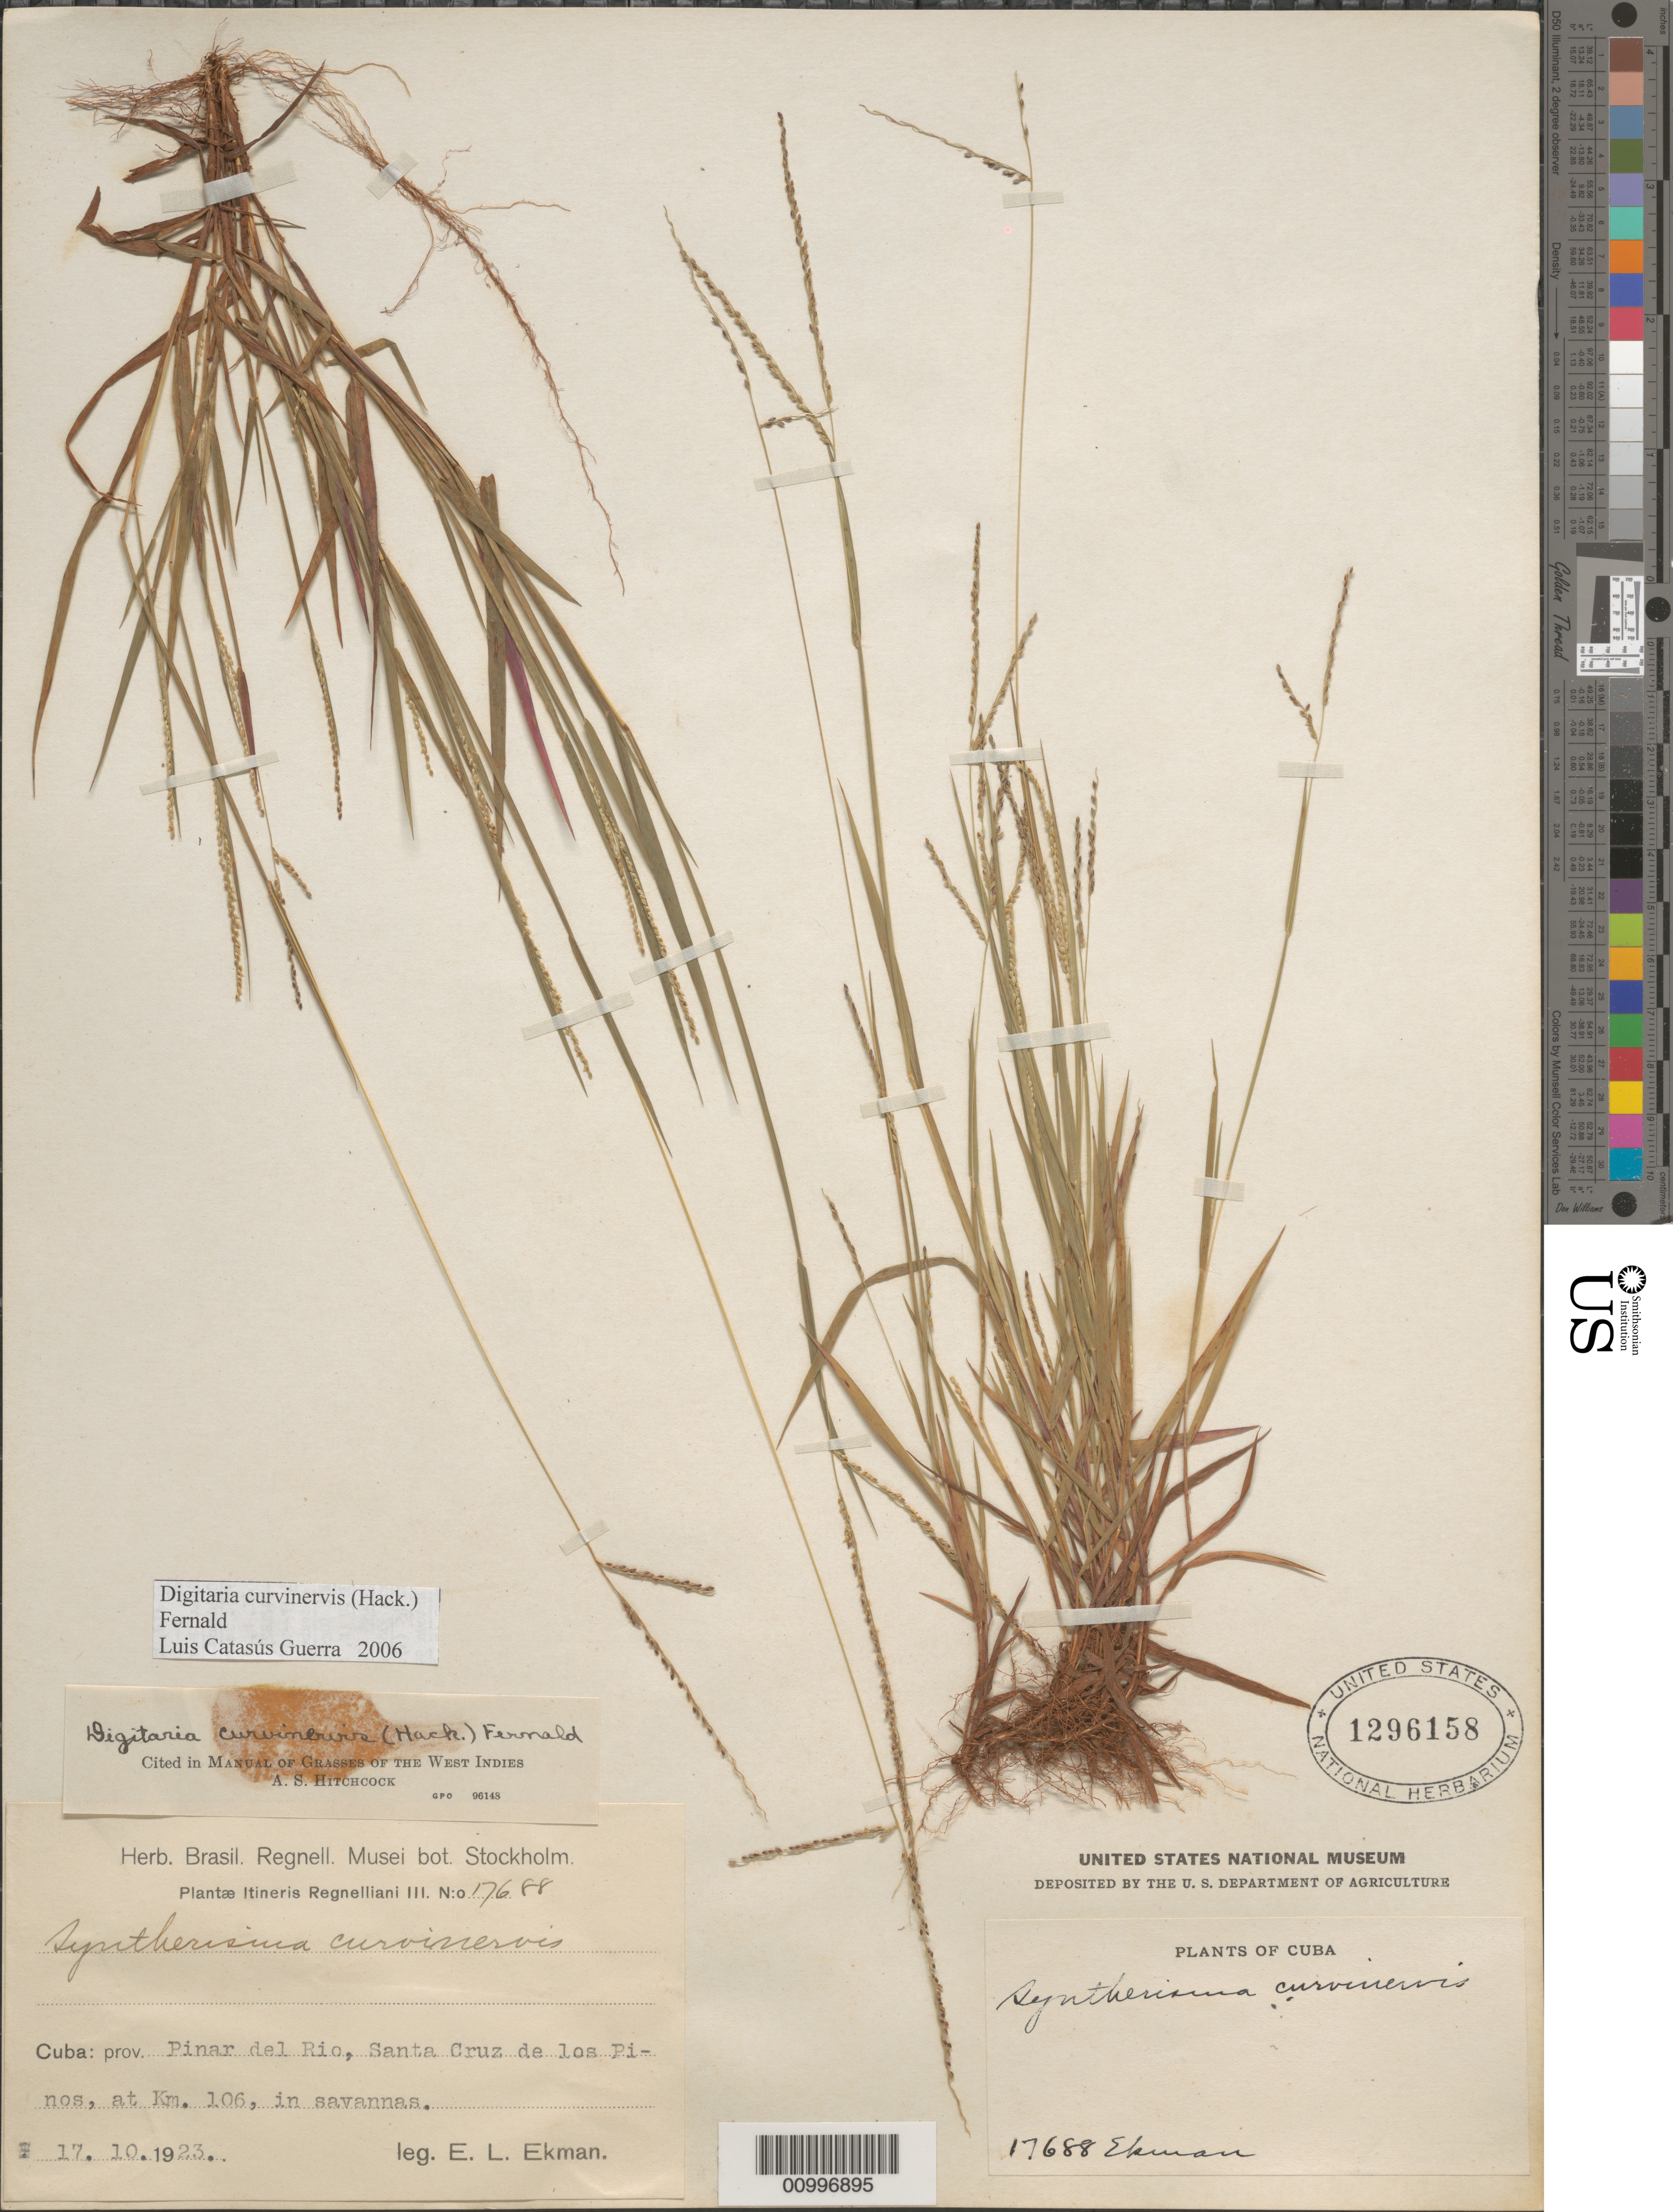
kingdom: Plantae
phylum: Tracheophyta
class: Liliopsida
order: Poales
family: Poaceae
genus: Digitaria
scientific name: Digitaria curvinervis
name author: (Hack.) Fernald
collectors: E. L. Ekman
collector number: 17688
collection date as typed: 17 Oct 1923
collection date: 1923-10-17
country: Cuba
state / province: Pinar del Rio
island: Cuba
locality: Santa Cruz de los Pinos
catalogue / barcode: US 1296158